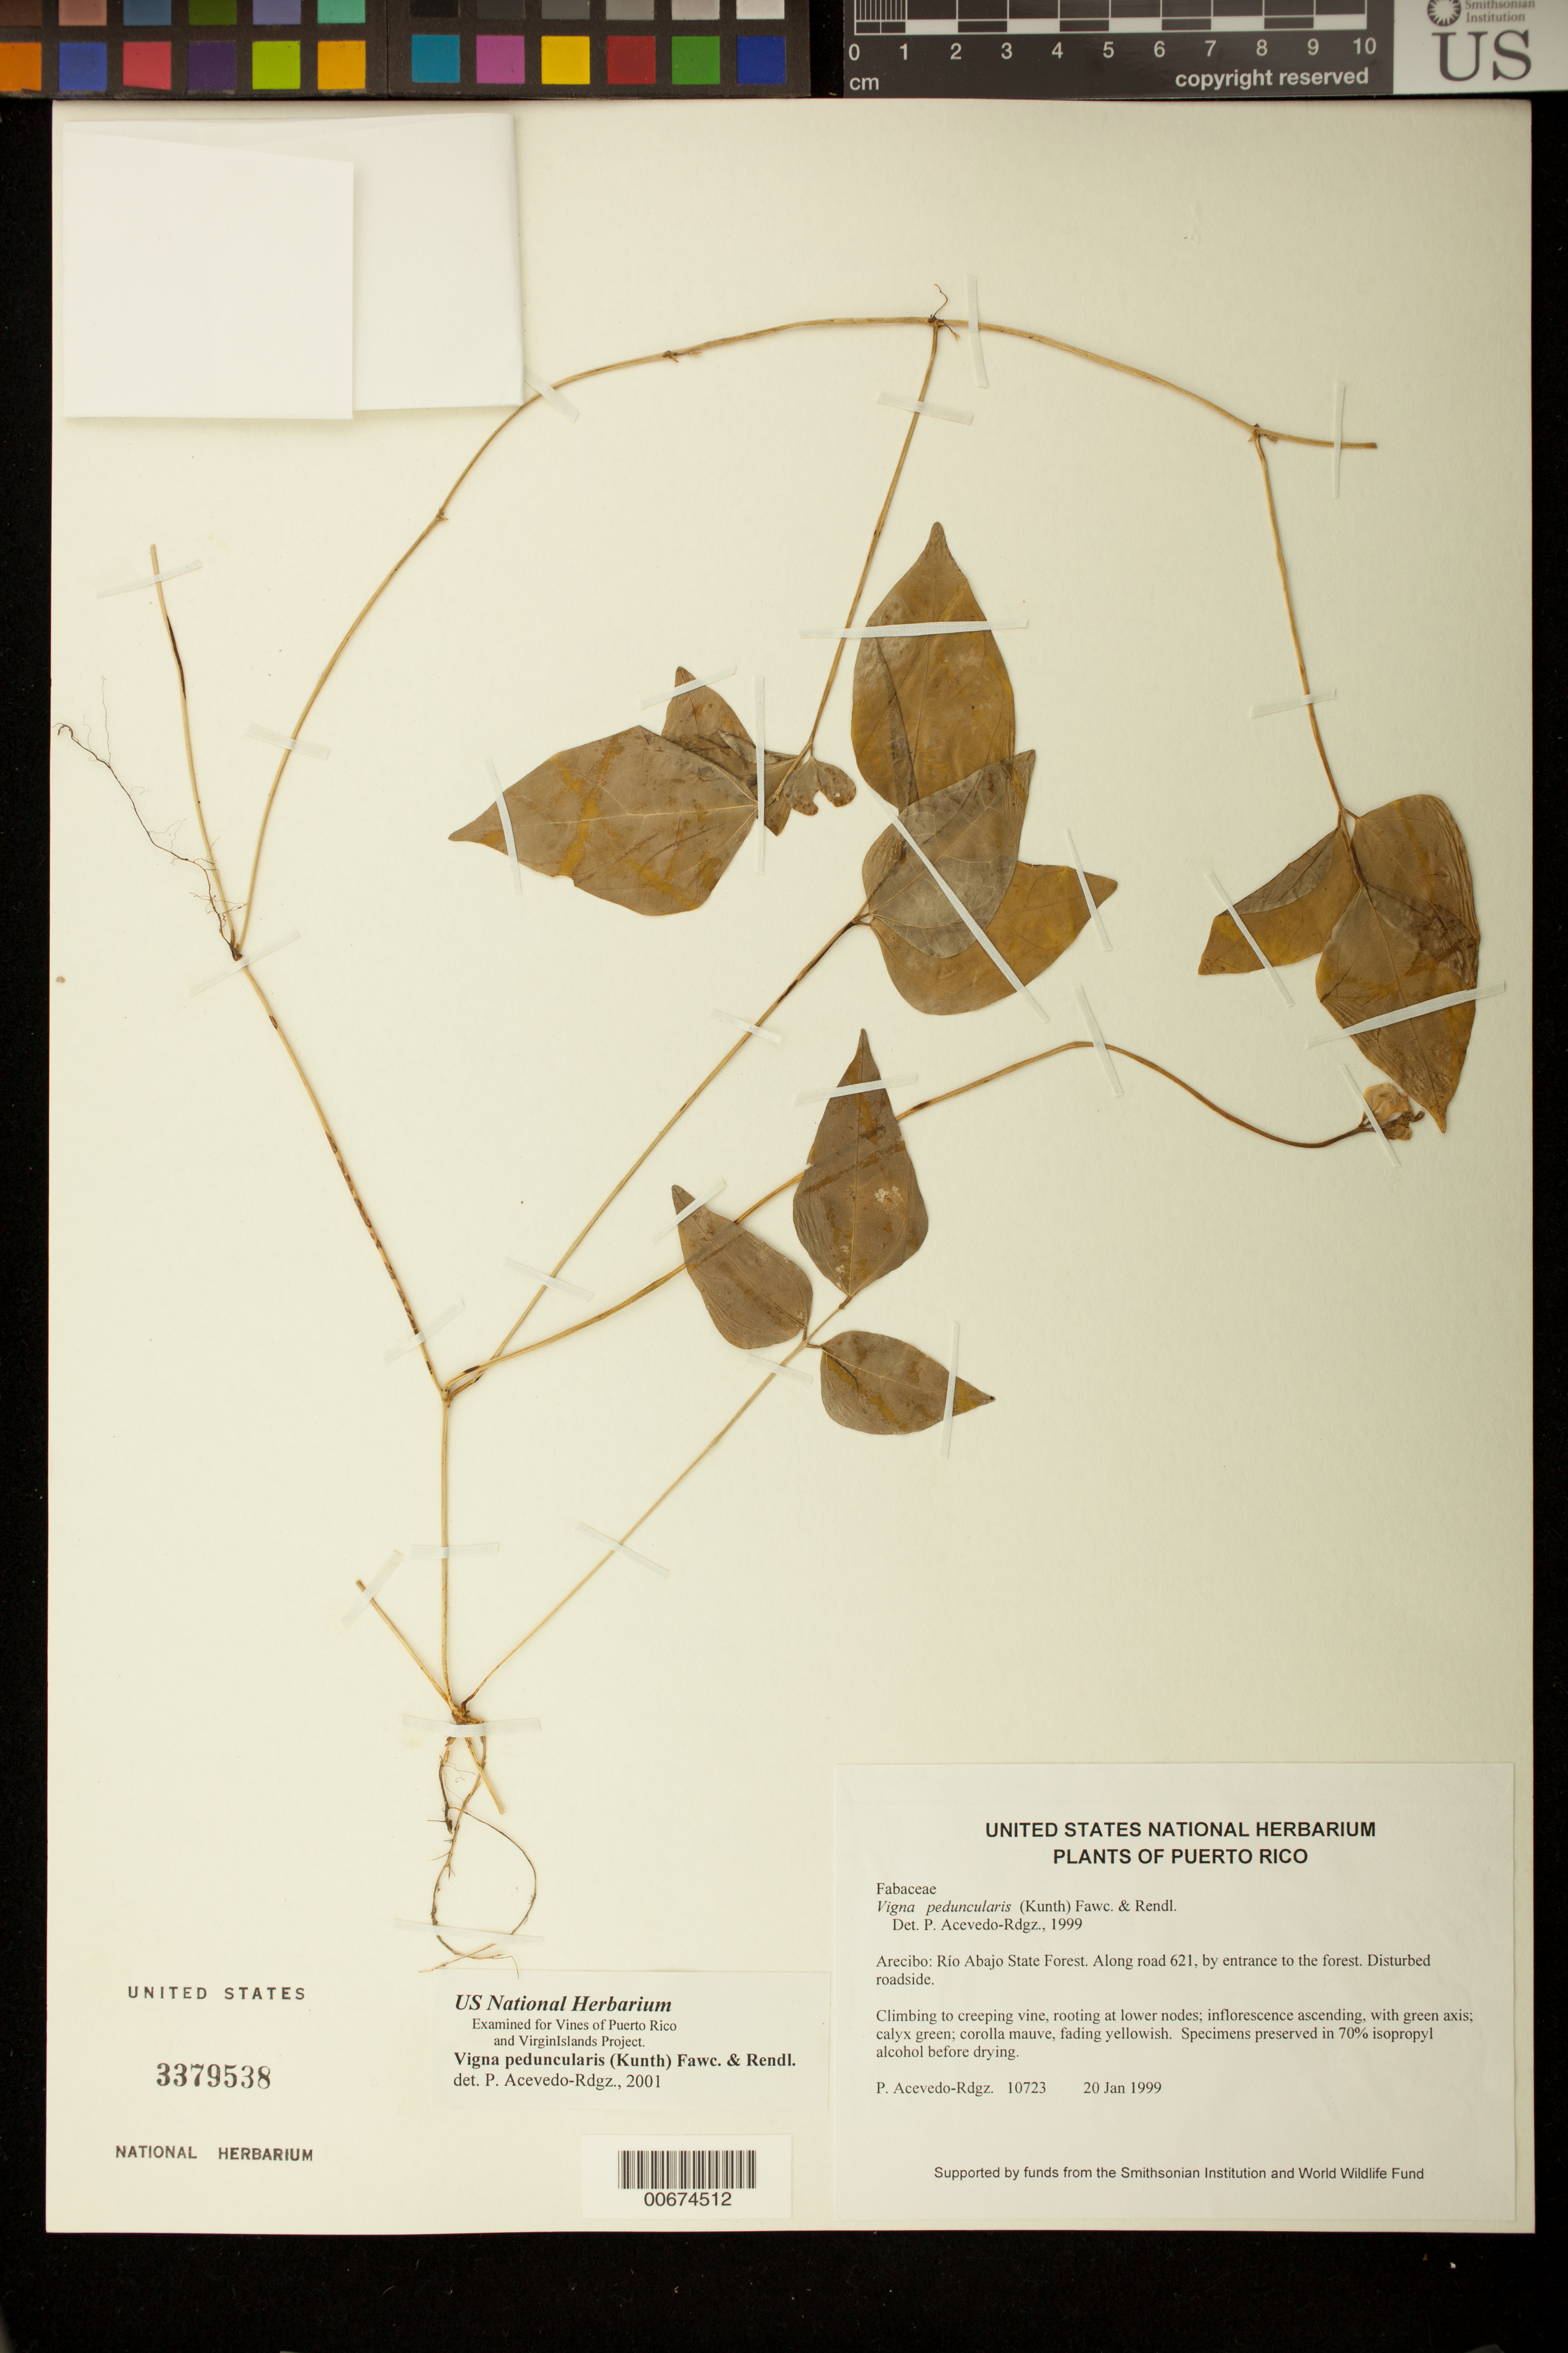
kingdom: Plantae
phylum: Tracheophyta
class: Magnoliopsida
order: Fabales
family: Fabaceae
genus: Ancistrotropis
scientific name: Ancistrotropis peduncularis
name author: (Fawc. & Rendle) A. Delgado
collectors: P. Acevedo-Rodr.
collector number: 10723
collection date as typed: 20 Jan 1999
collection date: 1999-01-20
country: Puerto Rico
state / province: Arecibo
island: Puerto Rico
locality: Arecibo; Río Abajo State Forest. Along road 621, by entrance to the forest.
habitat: Disturbed roadside.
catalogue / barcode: US 3379538